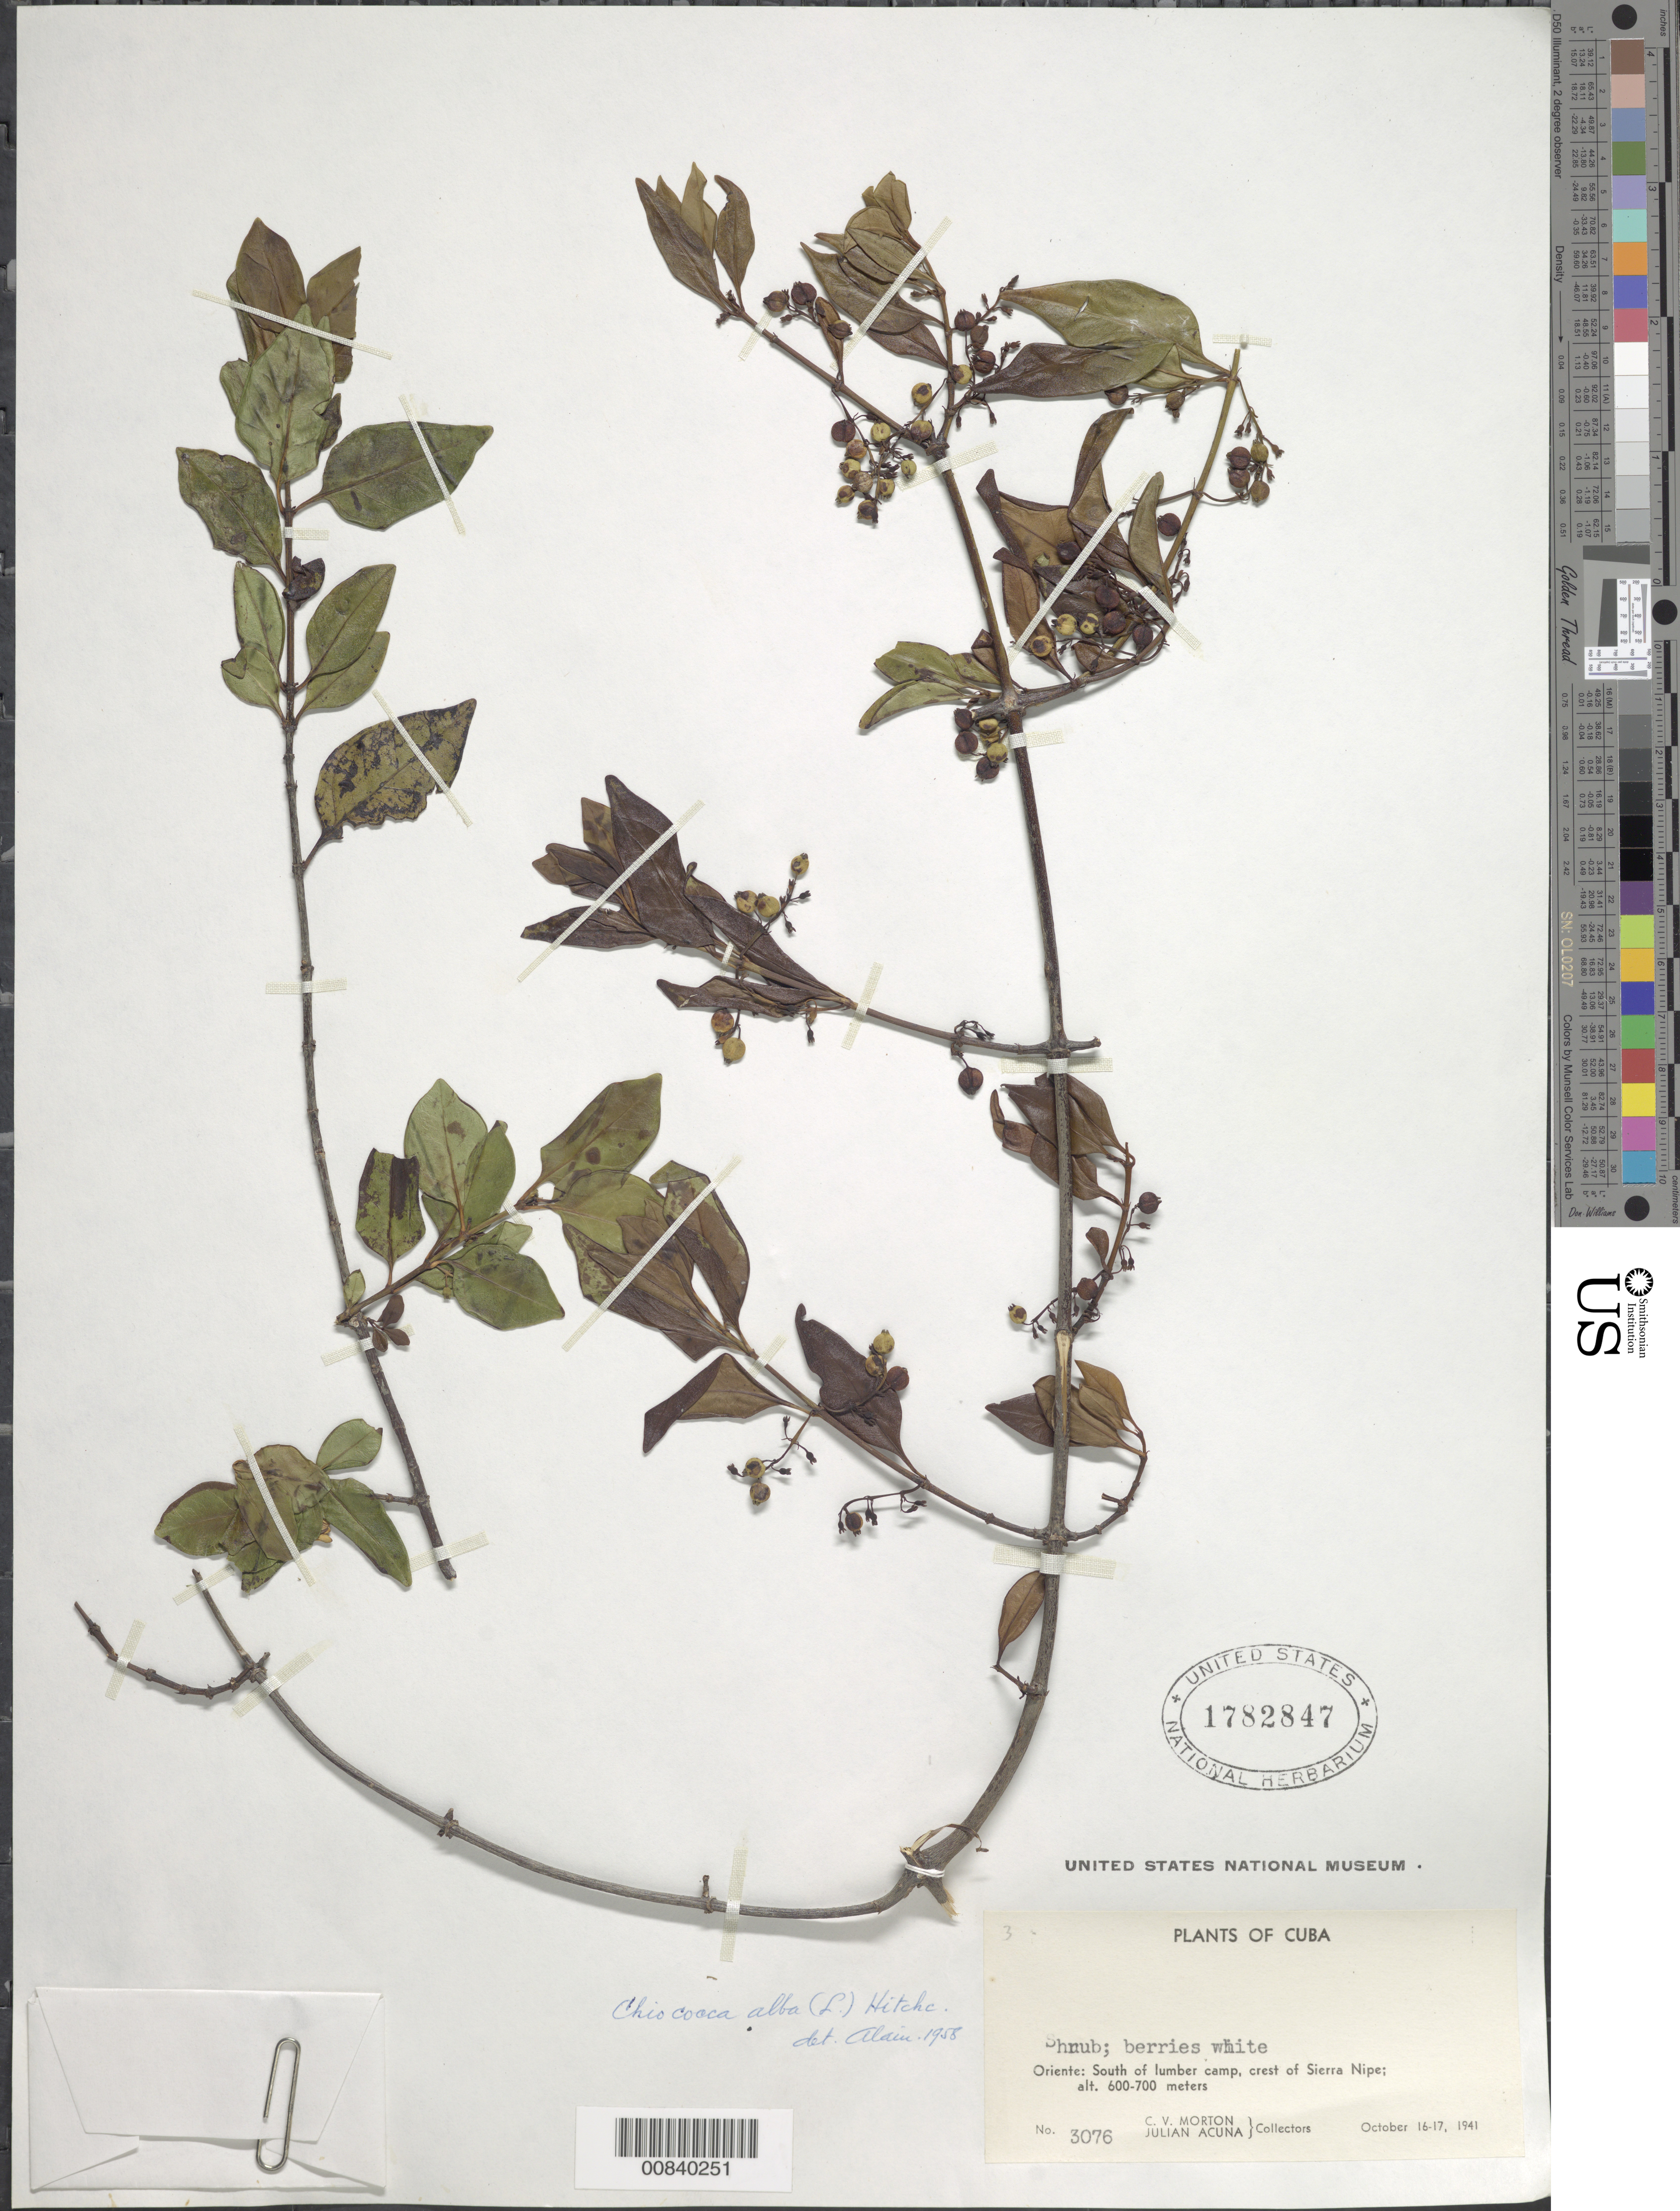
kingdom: Plantae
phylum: Tracheophyta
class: Magnoliopsida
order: Gentianales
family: Rubiaceae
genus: Chiococca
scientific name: Chiococca alba subsp. alba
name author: (L.) Hitchc.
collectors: C. V. Morton & J. Acuña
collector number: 3076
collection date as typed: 16 Oct 1941 to 17 Oct 1941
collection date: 1941-10-16/1941-10-17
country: Cuba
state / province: Oriente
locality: South of lumber camp, crest of Sierra Nipe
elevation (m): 600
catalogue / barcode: US 1782847